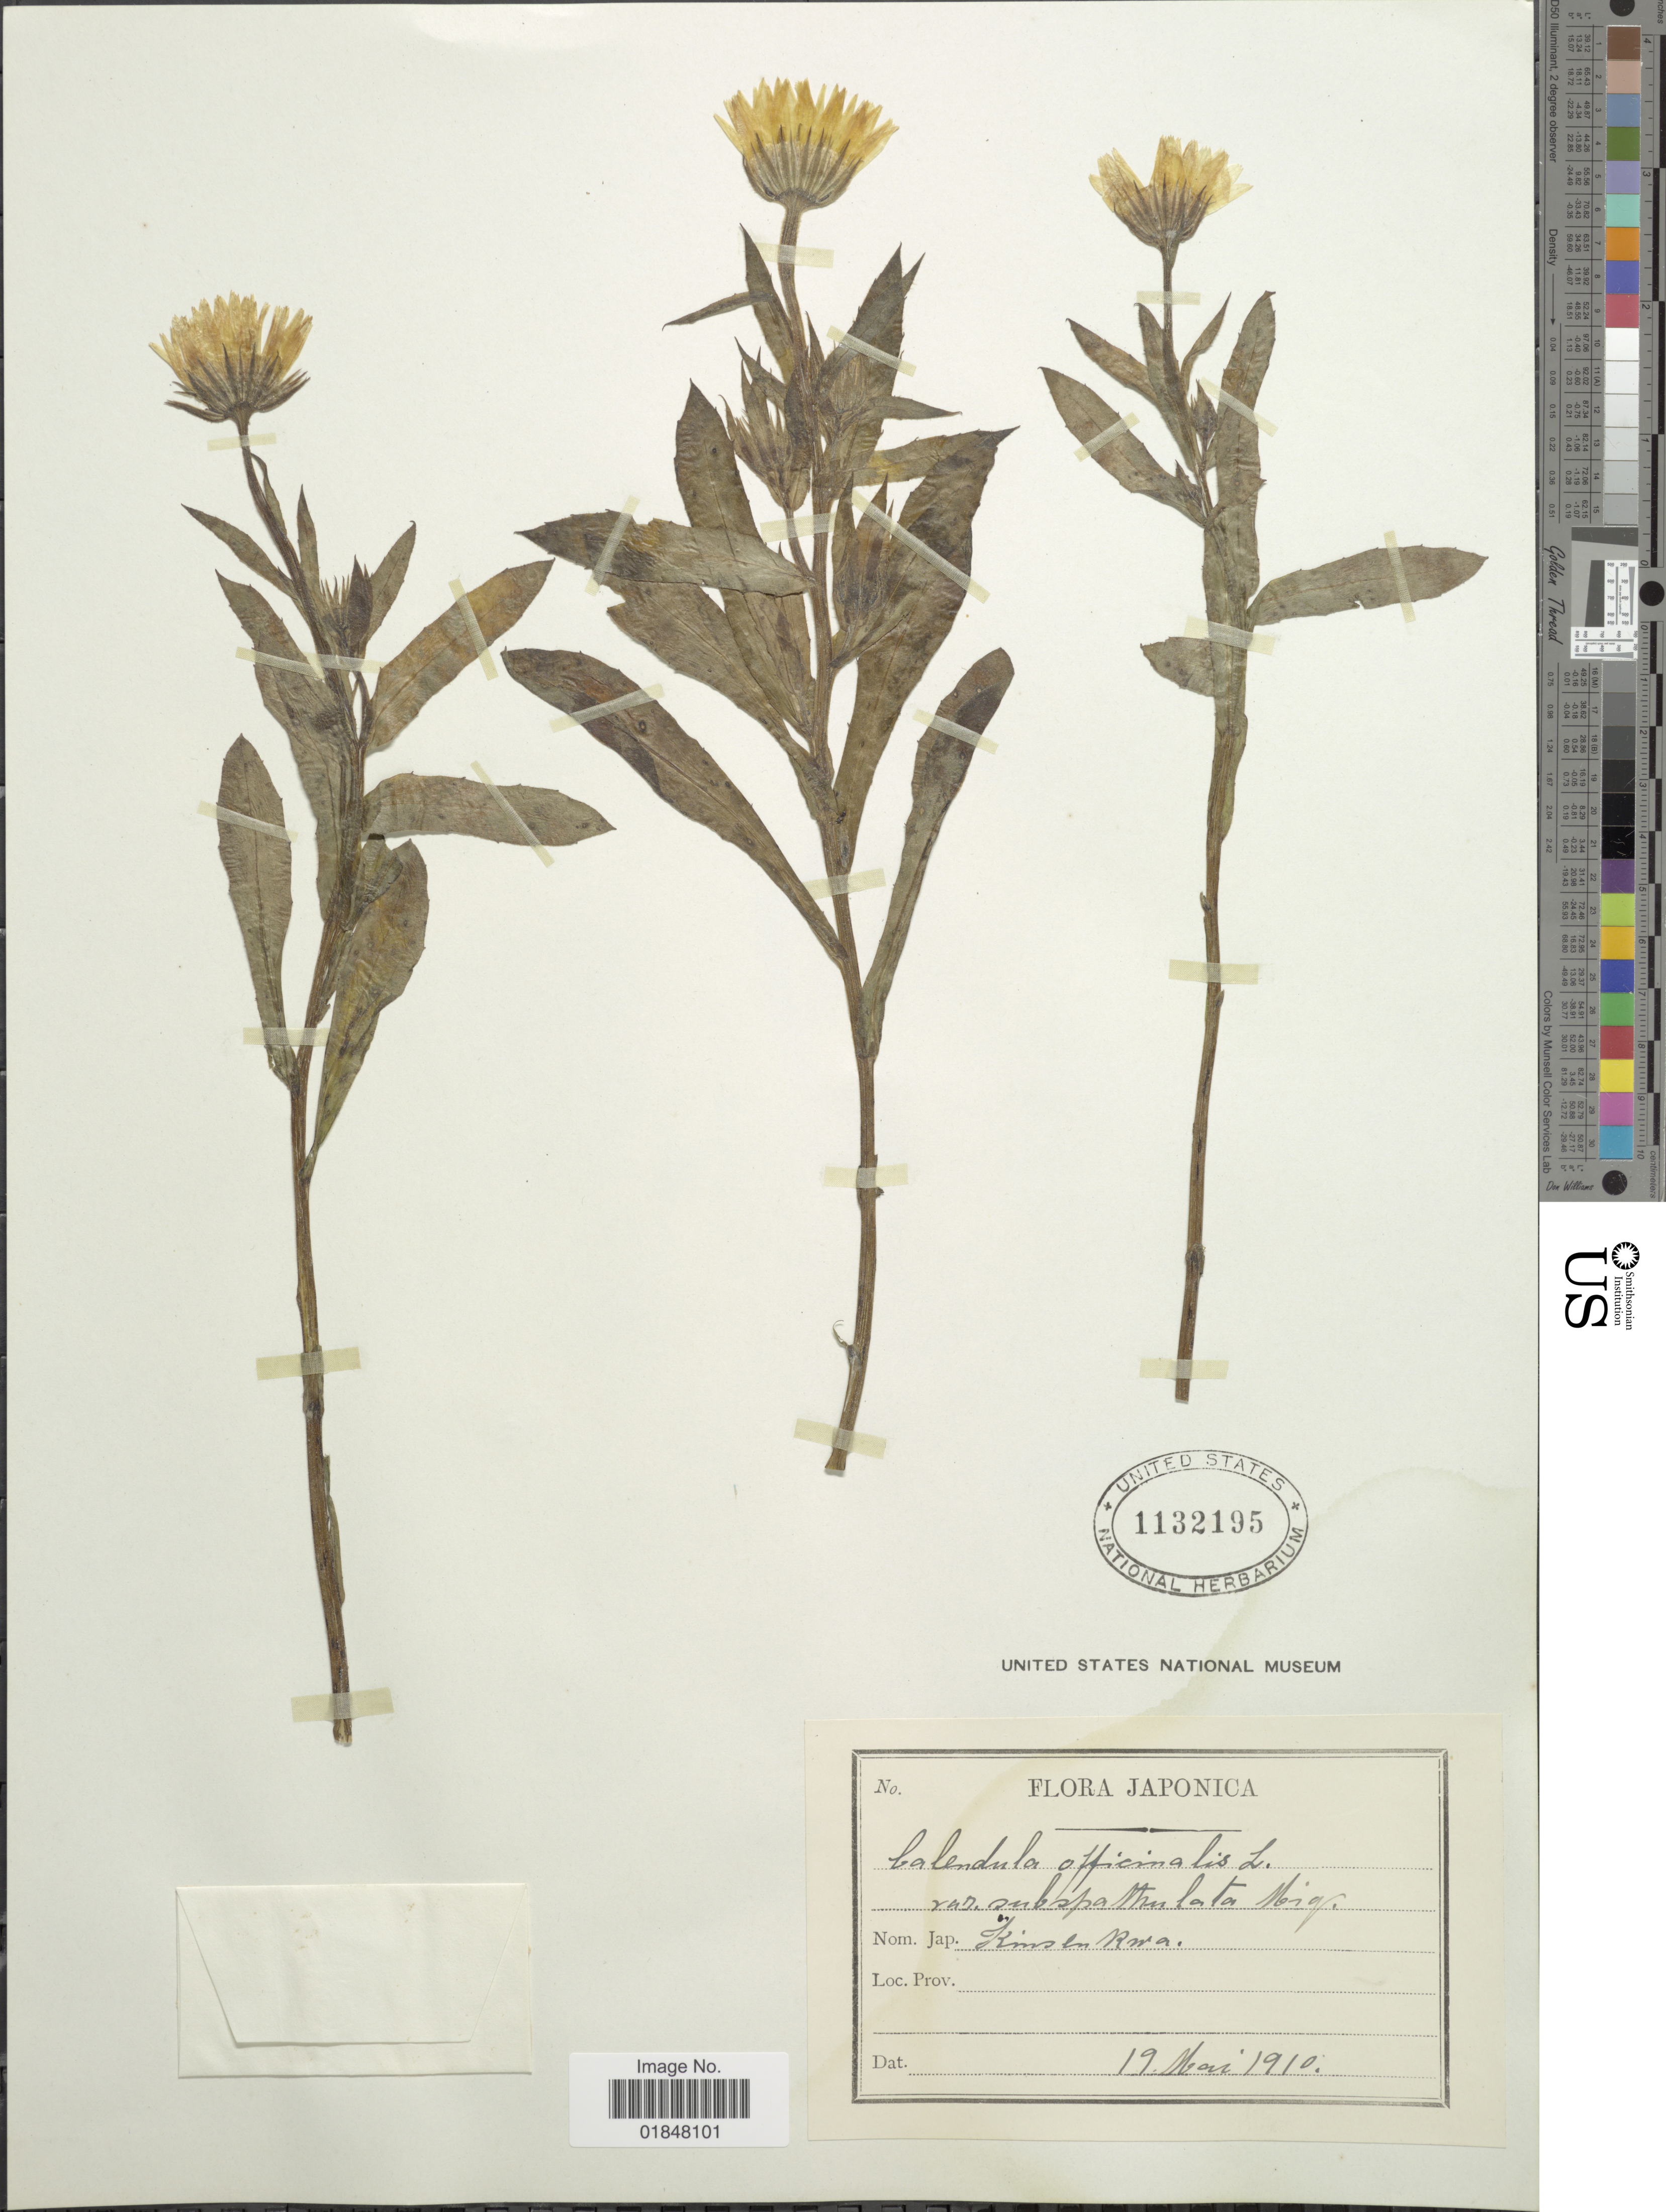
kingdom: Plantae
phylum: Tracheophyta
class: Magnoliopsida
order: Asterales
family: Asteraceae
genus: Calendula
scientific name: Calendula officinalis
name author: L.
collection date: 1910-05-19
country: Japan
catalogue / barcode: US 1132195